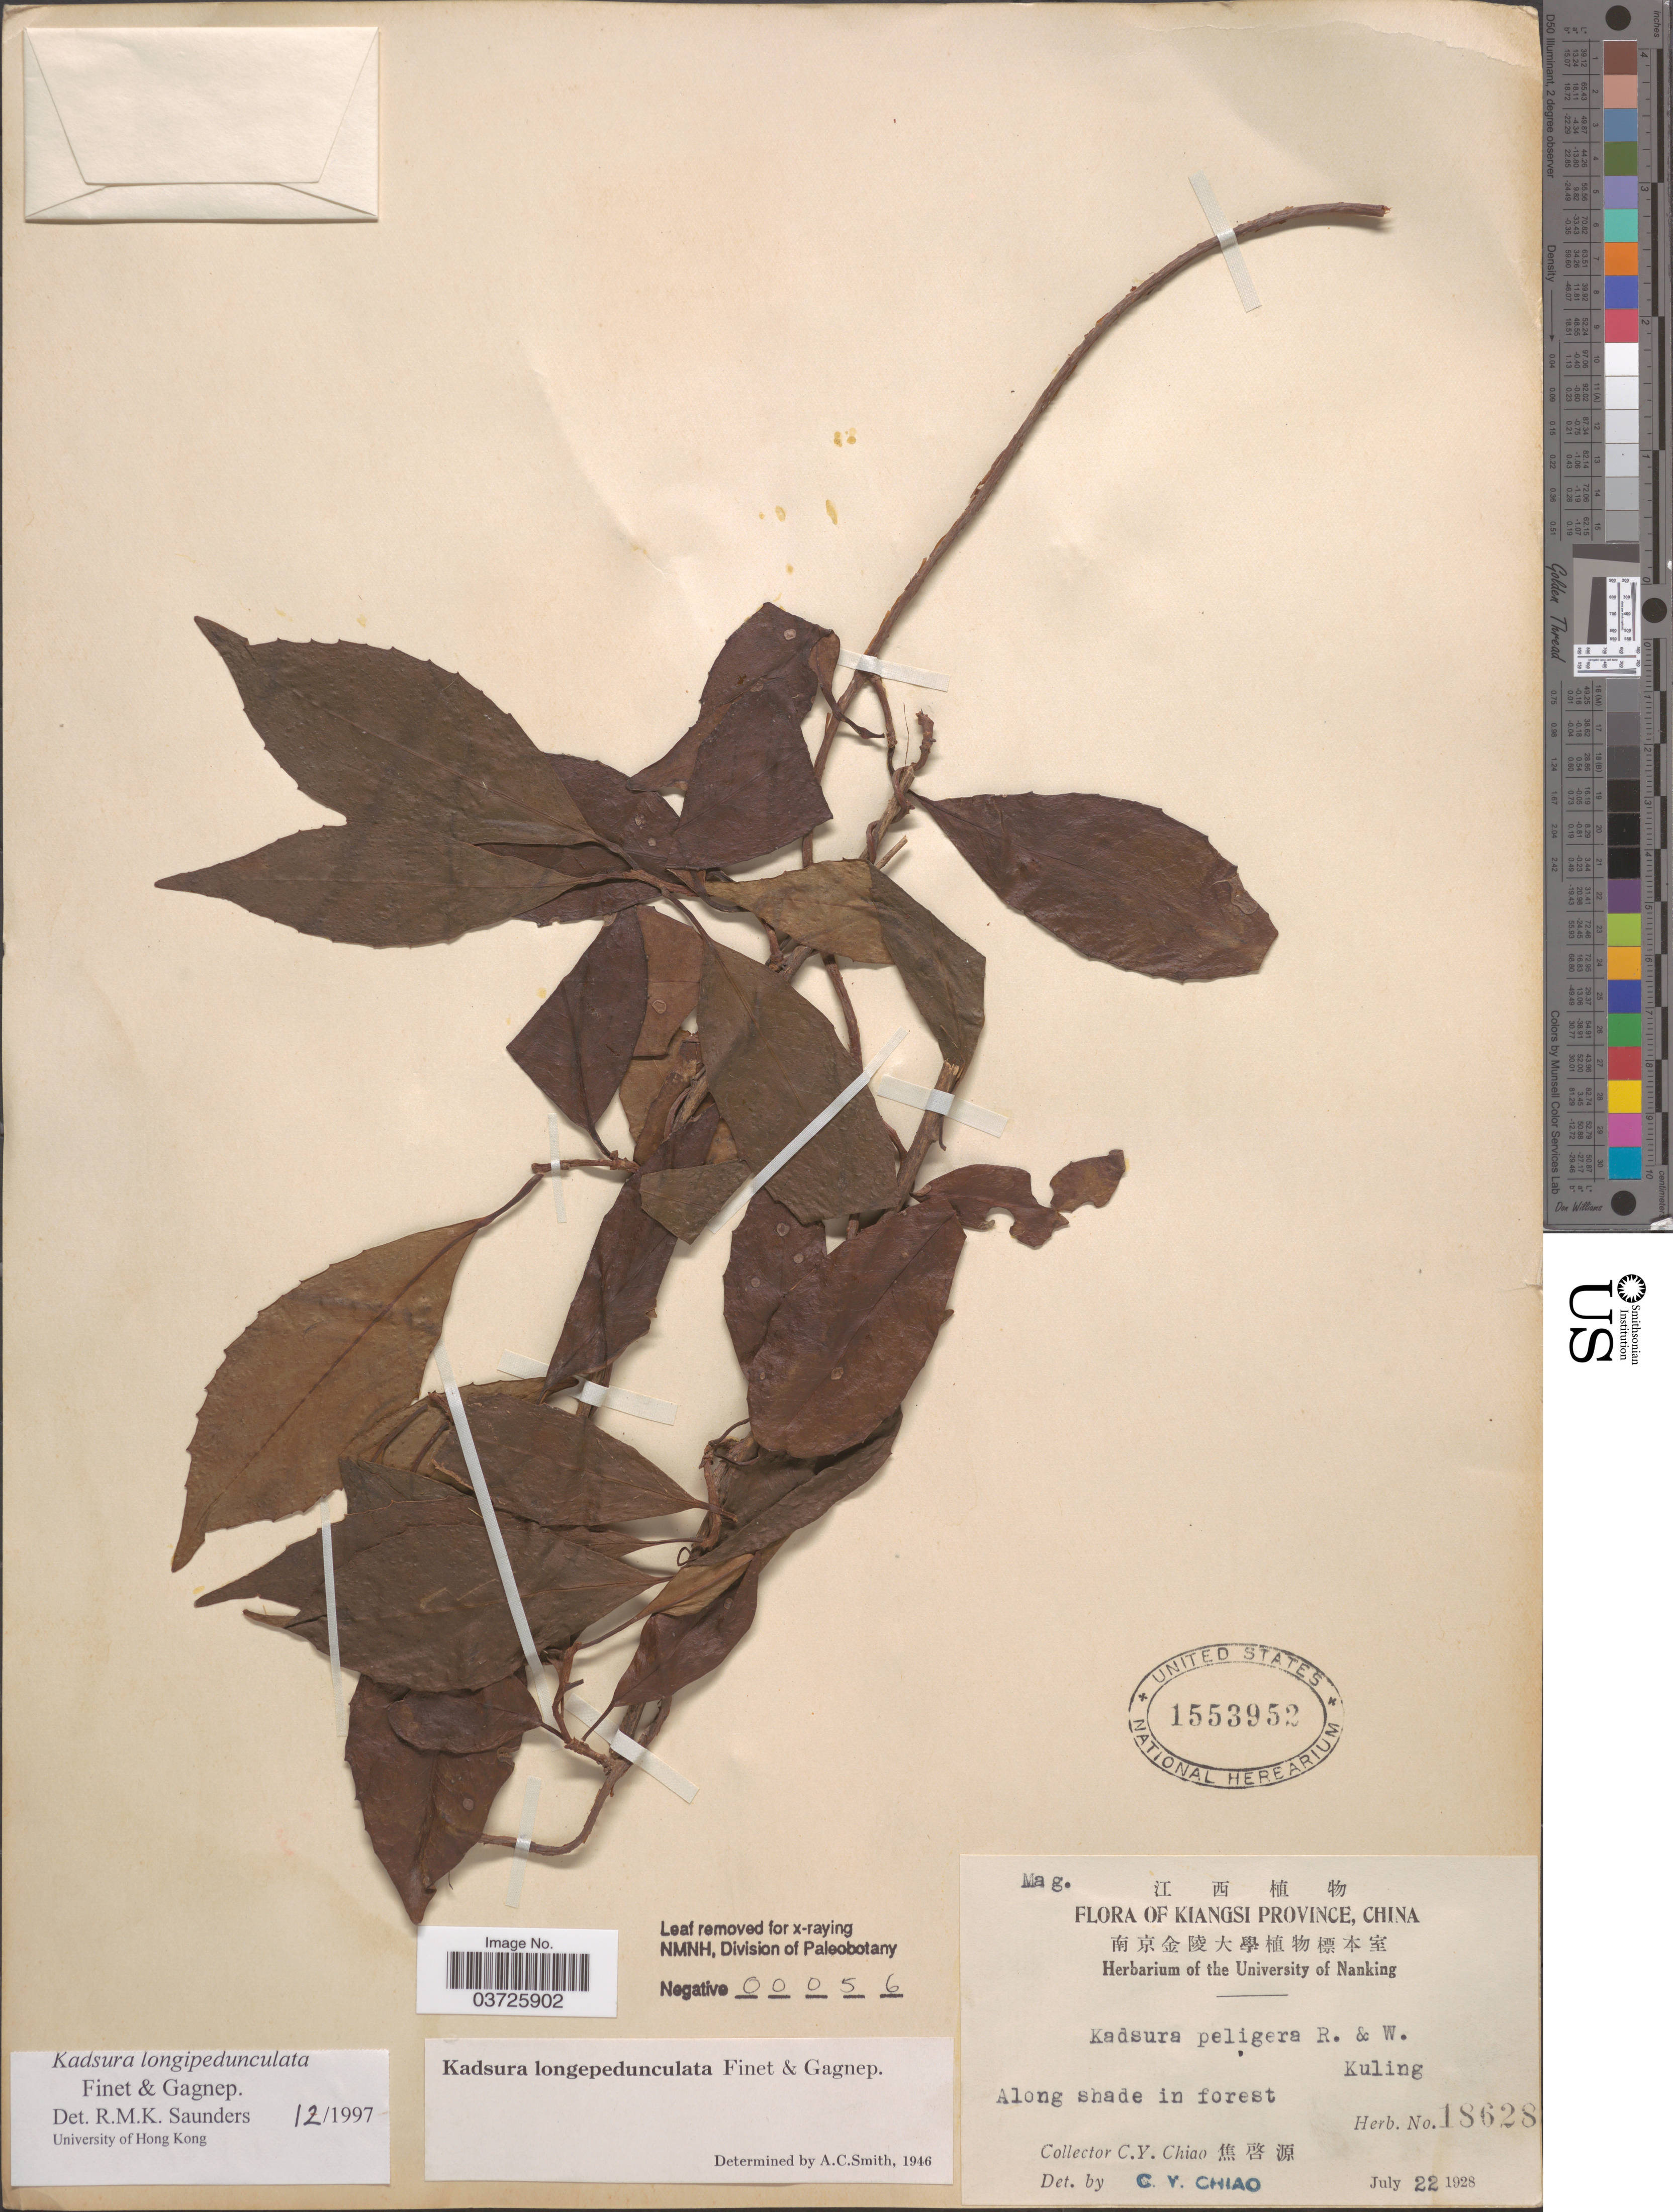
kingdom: Plantae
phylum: Tracheophyta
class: Magnoliopsida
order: Austrobaileyales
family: Schisandraceae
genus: Kadsura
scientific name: Kadsura longepedunculata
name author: Finet & Gagnep.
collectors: C. Y. Chiao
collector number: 18628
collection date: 1928-07-22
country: China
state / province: Jiangxi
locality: Kiangsi Province. Kuling.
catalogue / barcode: US 1553952